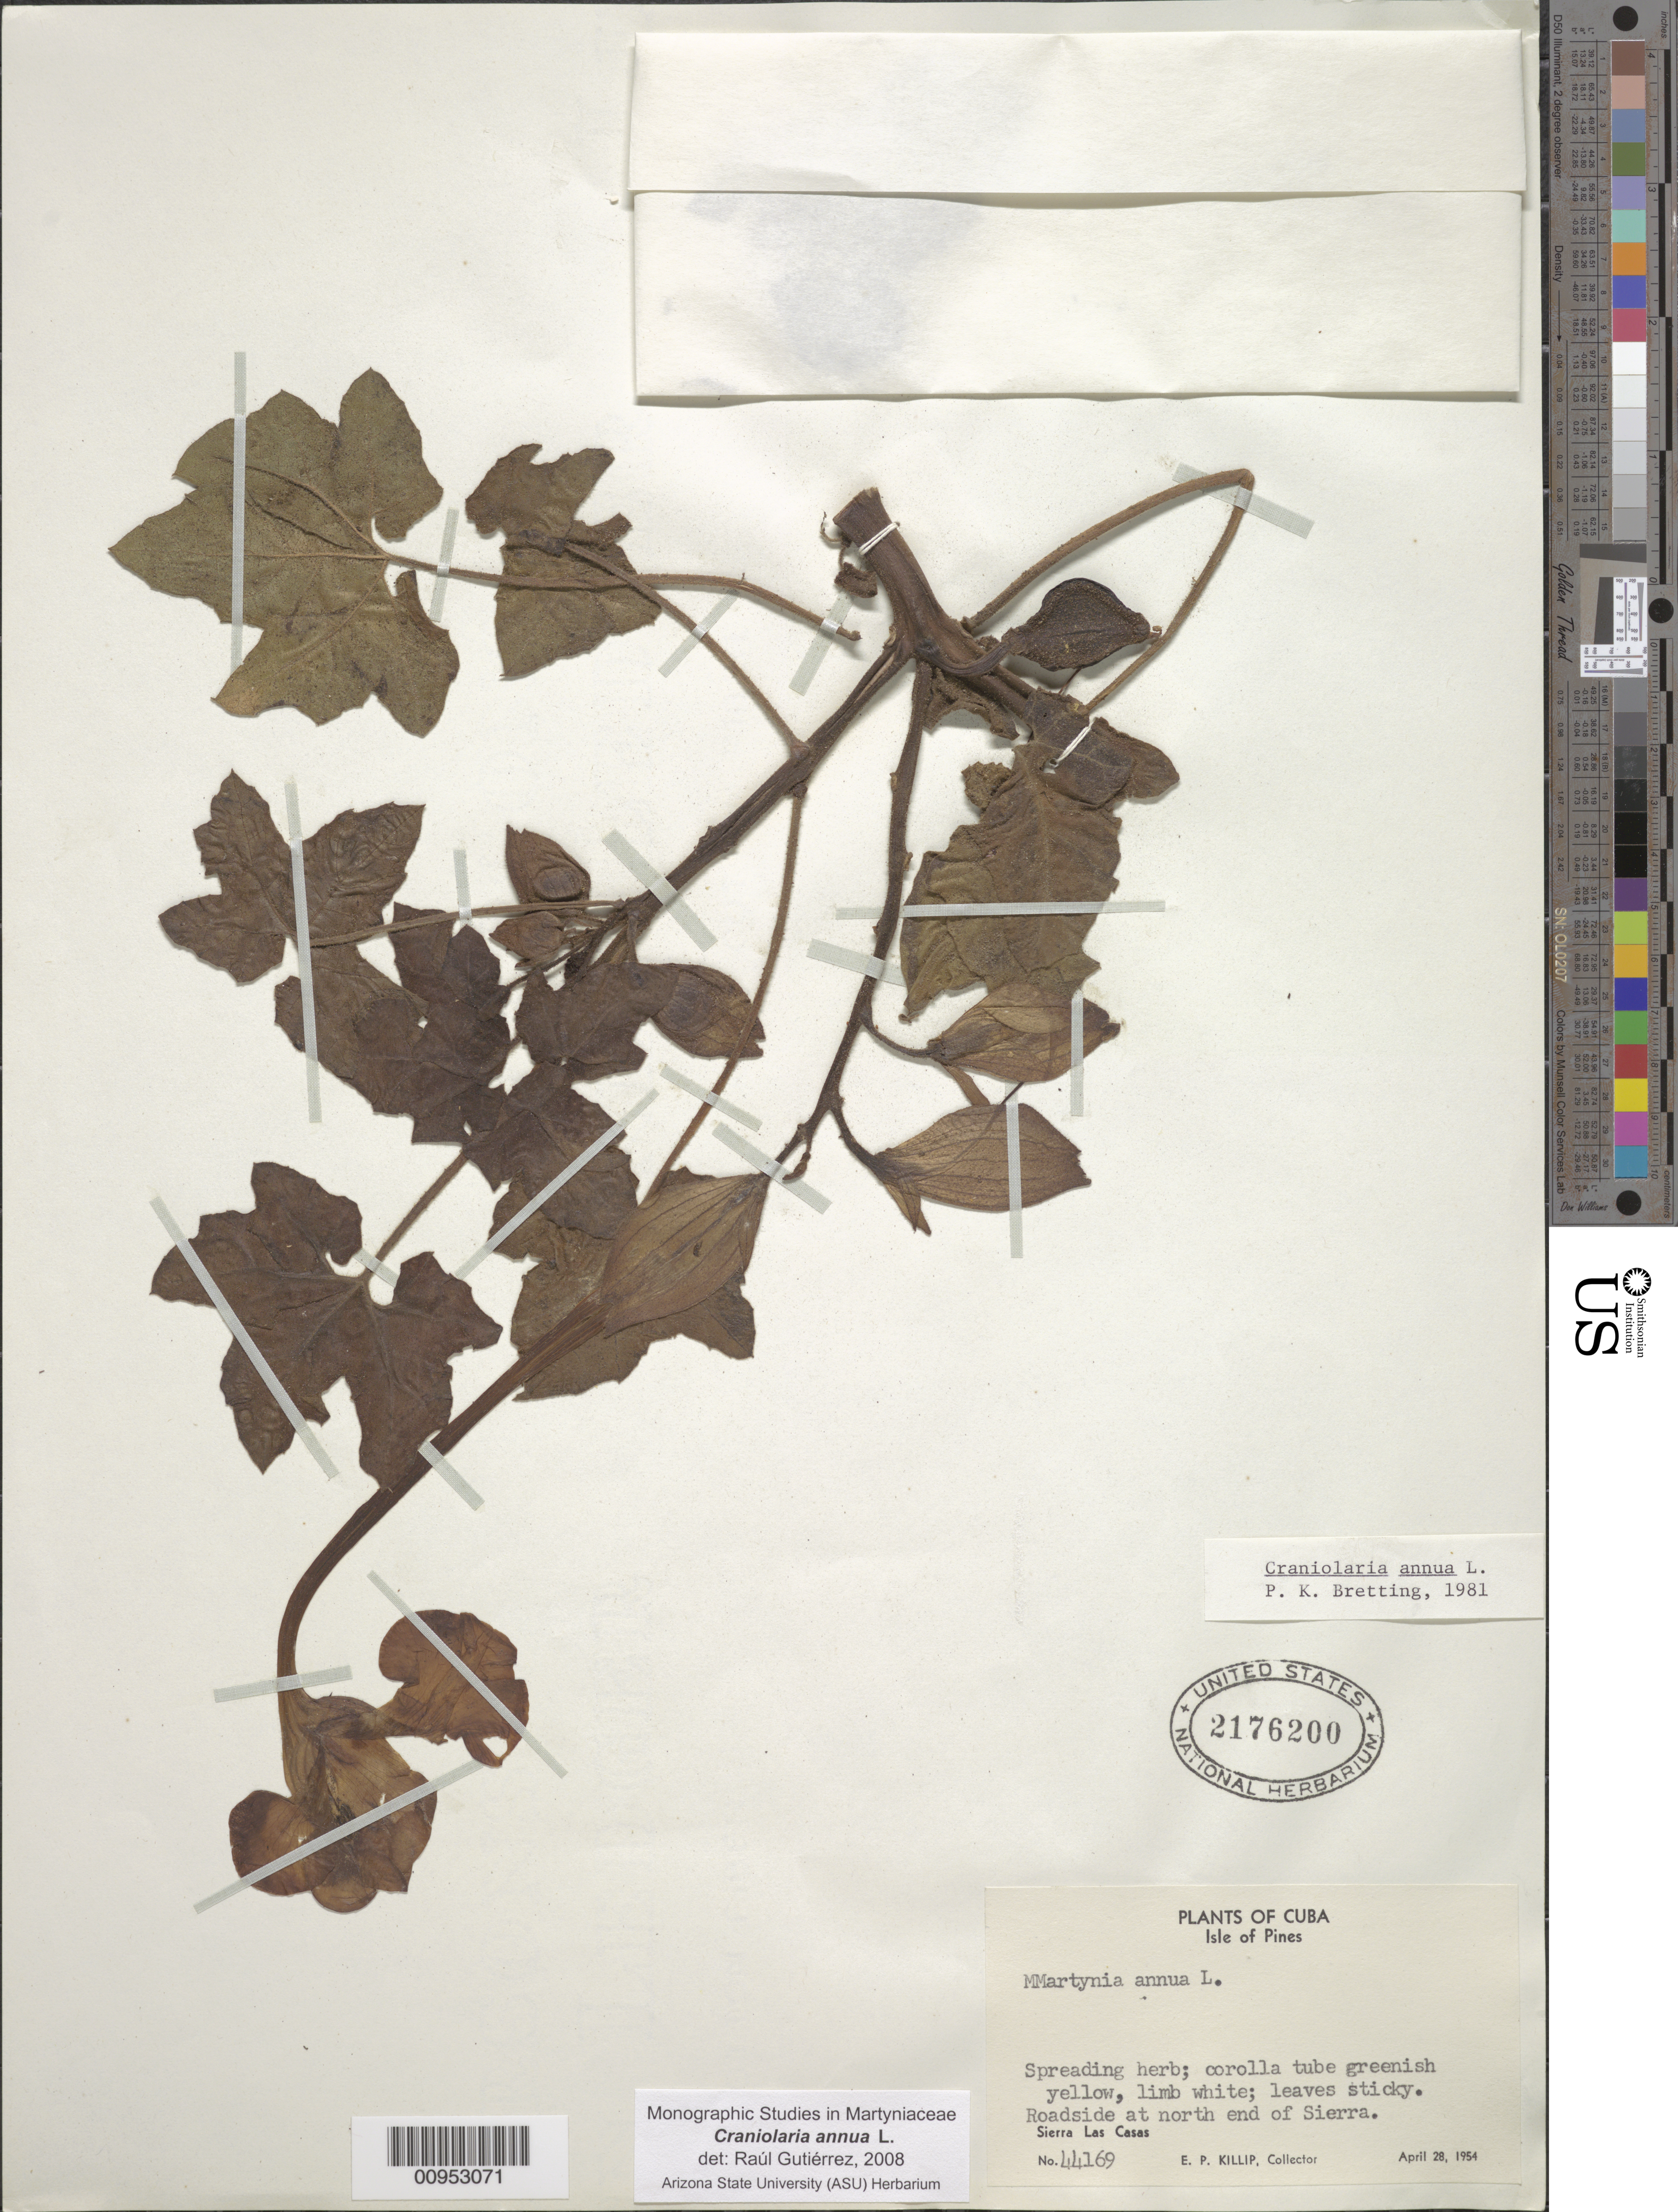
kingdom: Plantae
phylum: Tracheophyta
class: Magnoliopsida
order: Lamiales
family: Martyniaceae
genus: Craniolaria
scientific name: Craniolaria annua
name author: L.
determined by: Gutiérrez, Raúl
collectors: E. P. Killip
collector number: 44169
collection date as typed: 28 Apr 1954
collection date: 1954-04-28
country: Cuba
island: Isla de la Juventud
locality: Sierra Las Casas, at north end of Sierra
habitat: Roadside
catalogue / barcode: US 2176200